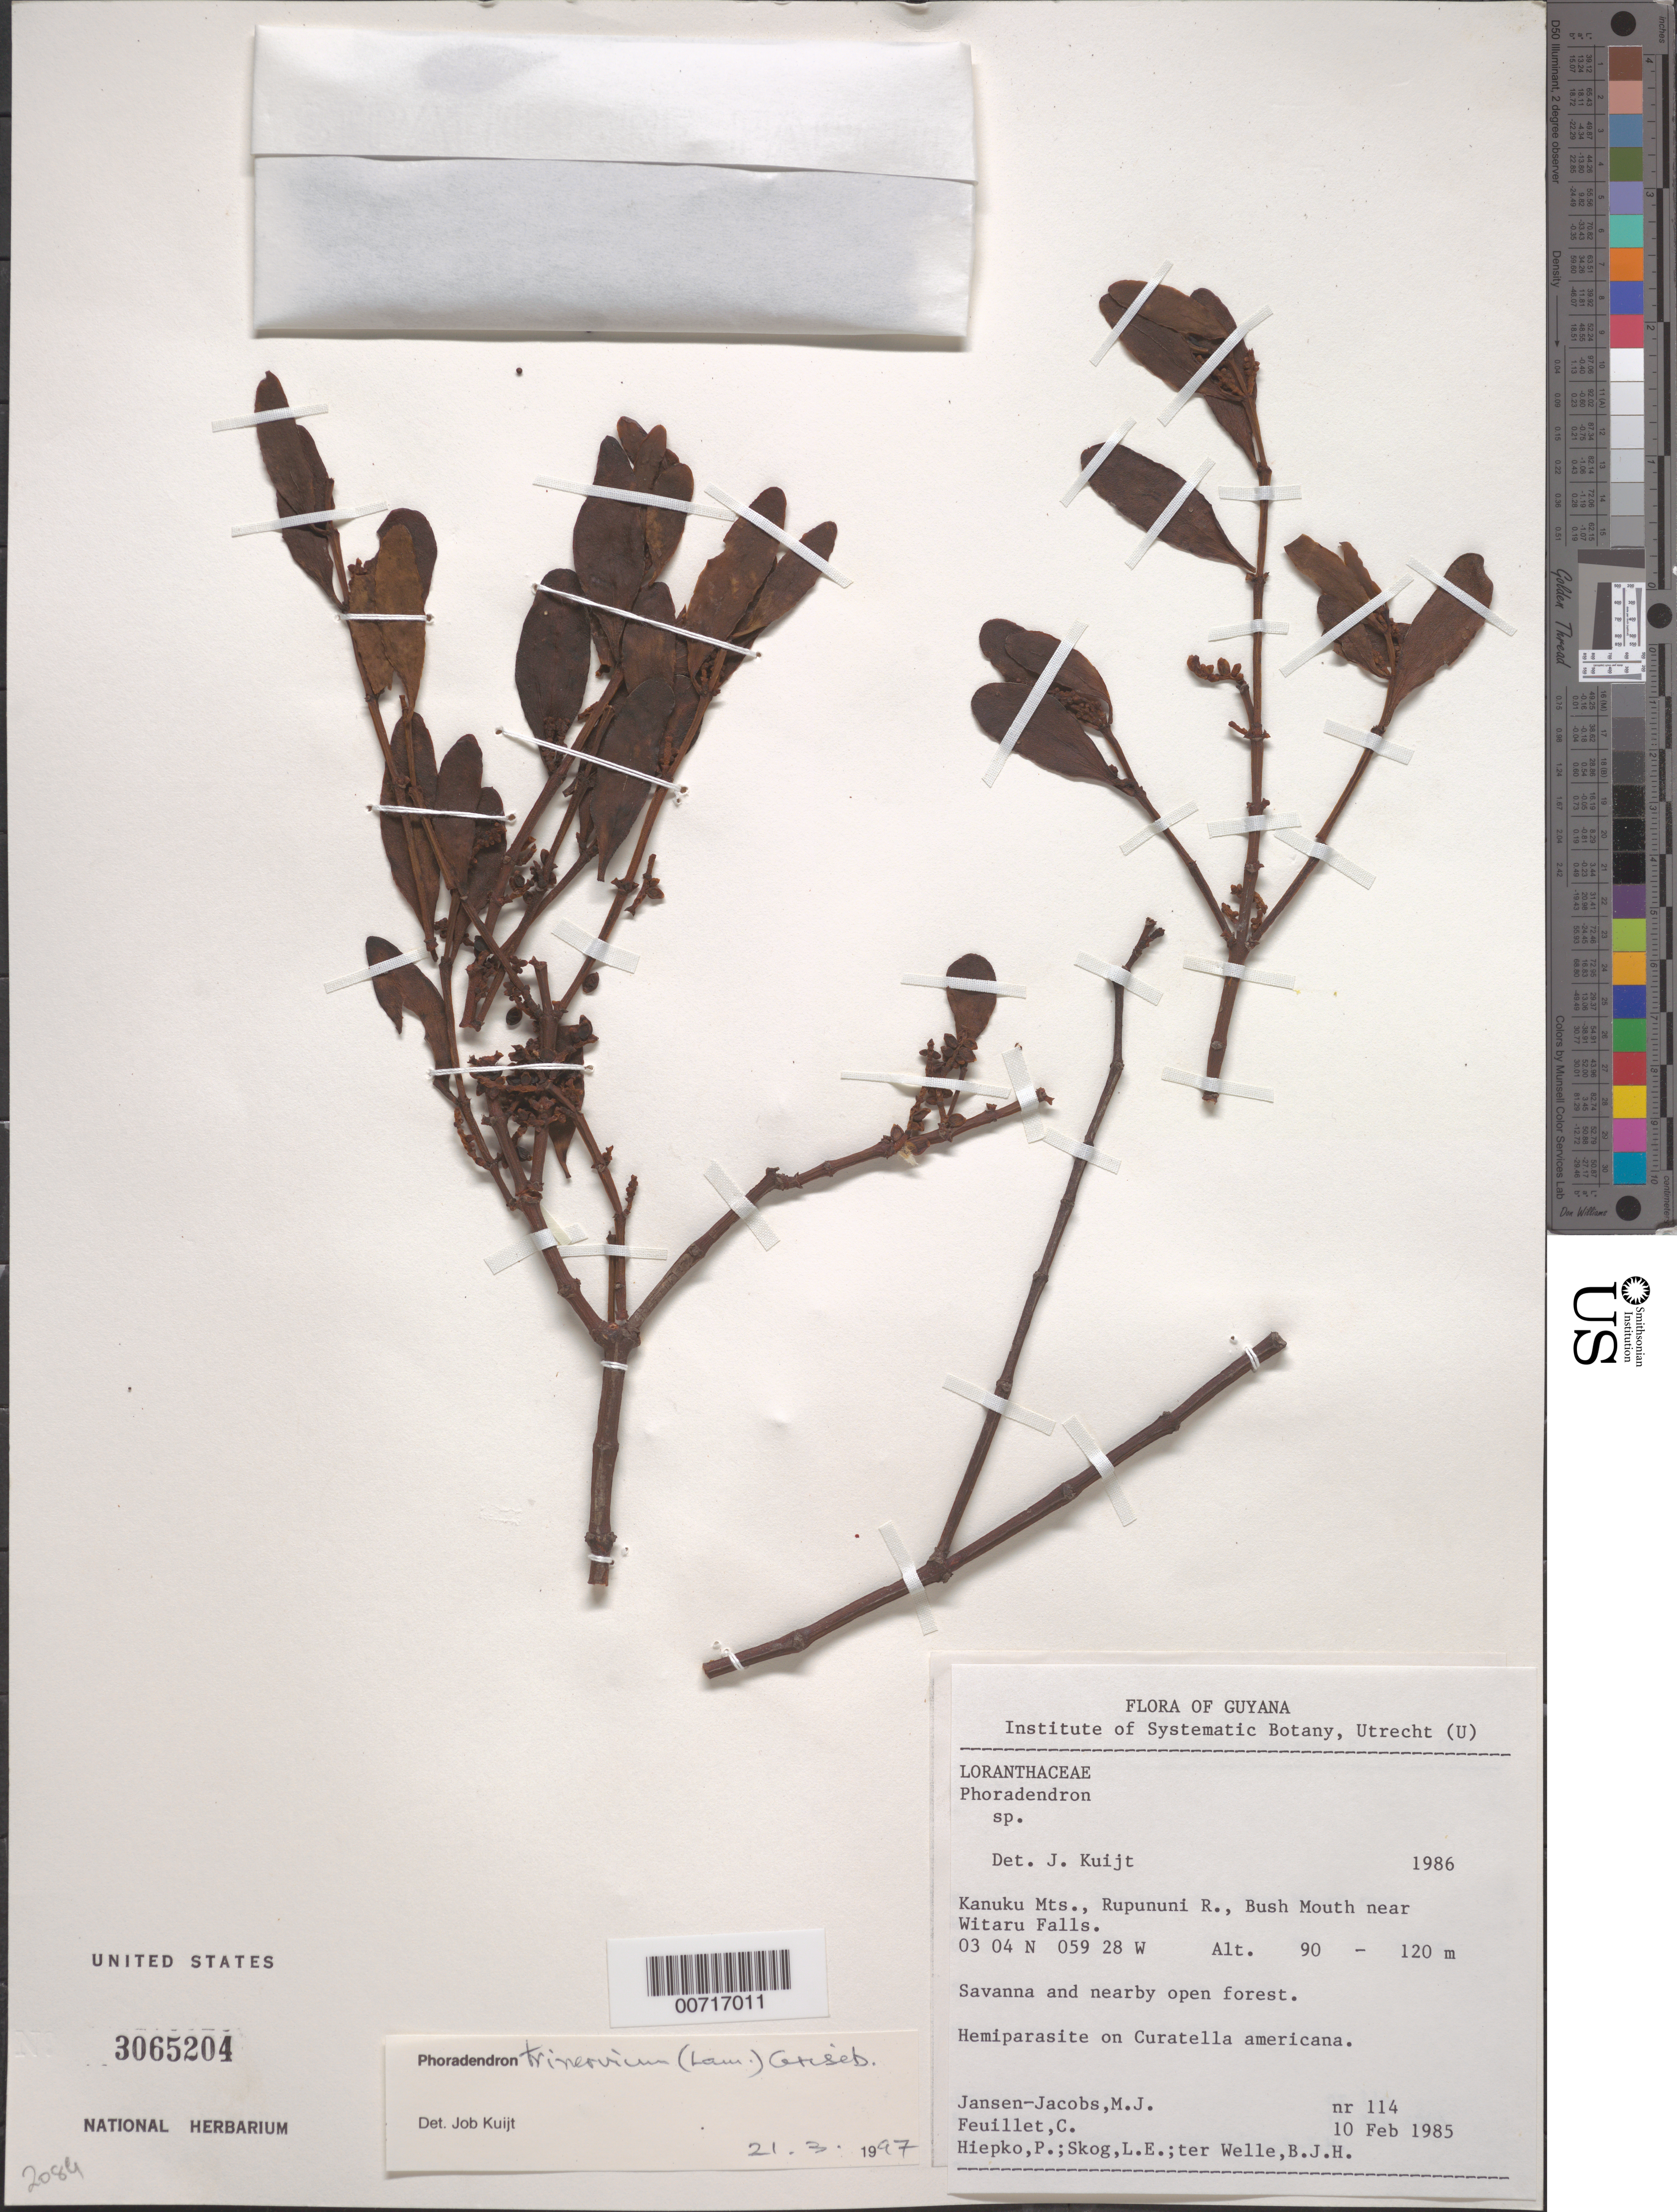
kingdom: Plantae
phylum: Tracheophyta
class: Magnoliopsida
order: Santalales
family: Viscaceae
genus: Phoradendron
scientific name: Phoradendron trinervium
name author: (Lam.) Griseb.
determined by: Kuijt, Job, (CANADA)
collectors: M. J. Jansen-Jacobs, C. Feuillet, P. H. Hiepko, L. E. Skog & B. Welle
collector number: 114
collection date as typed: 10-Feb-85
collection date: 1985-02-10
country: Guyana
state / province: U. Takutu-U. Essequibo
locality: Kanuku Mts., Rupununi R., Bush Mouth near Witaru Falls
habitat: Savanna and nearby open forest; growing on Curatella americana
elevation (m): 90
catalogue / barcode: US 3065204